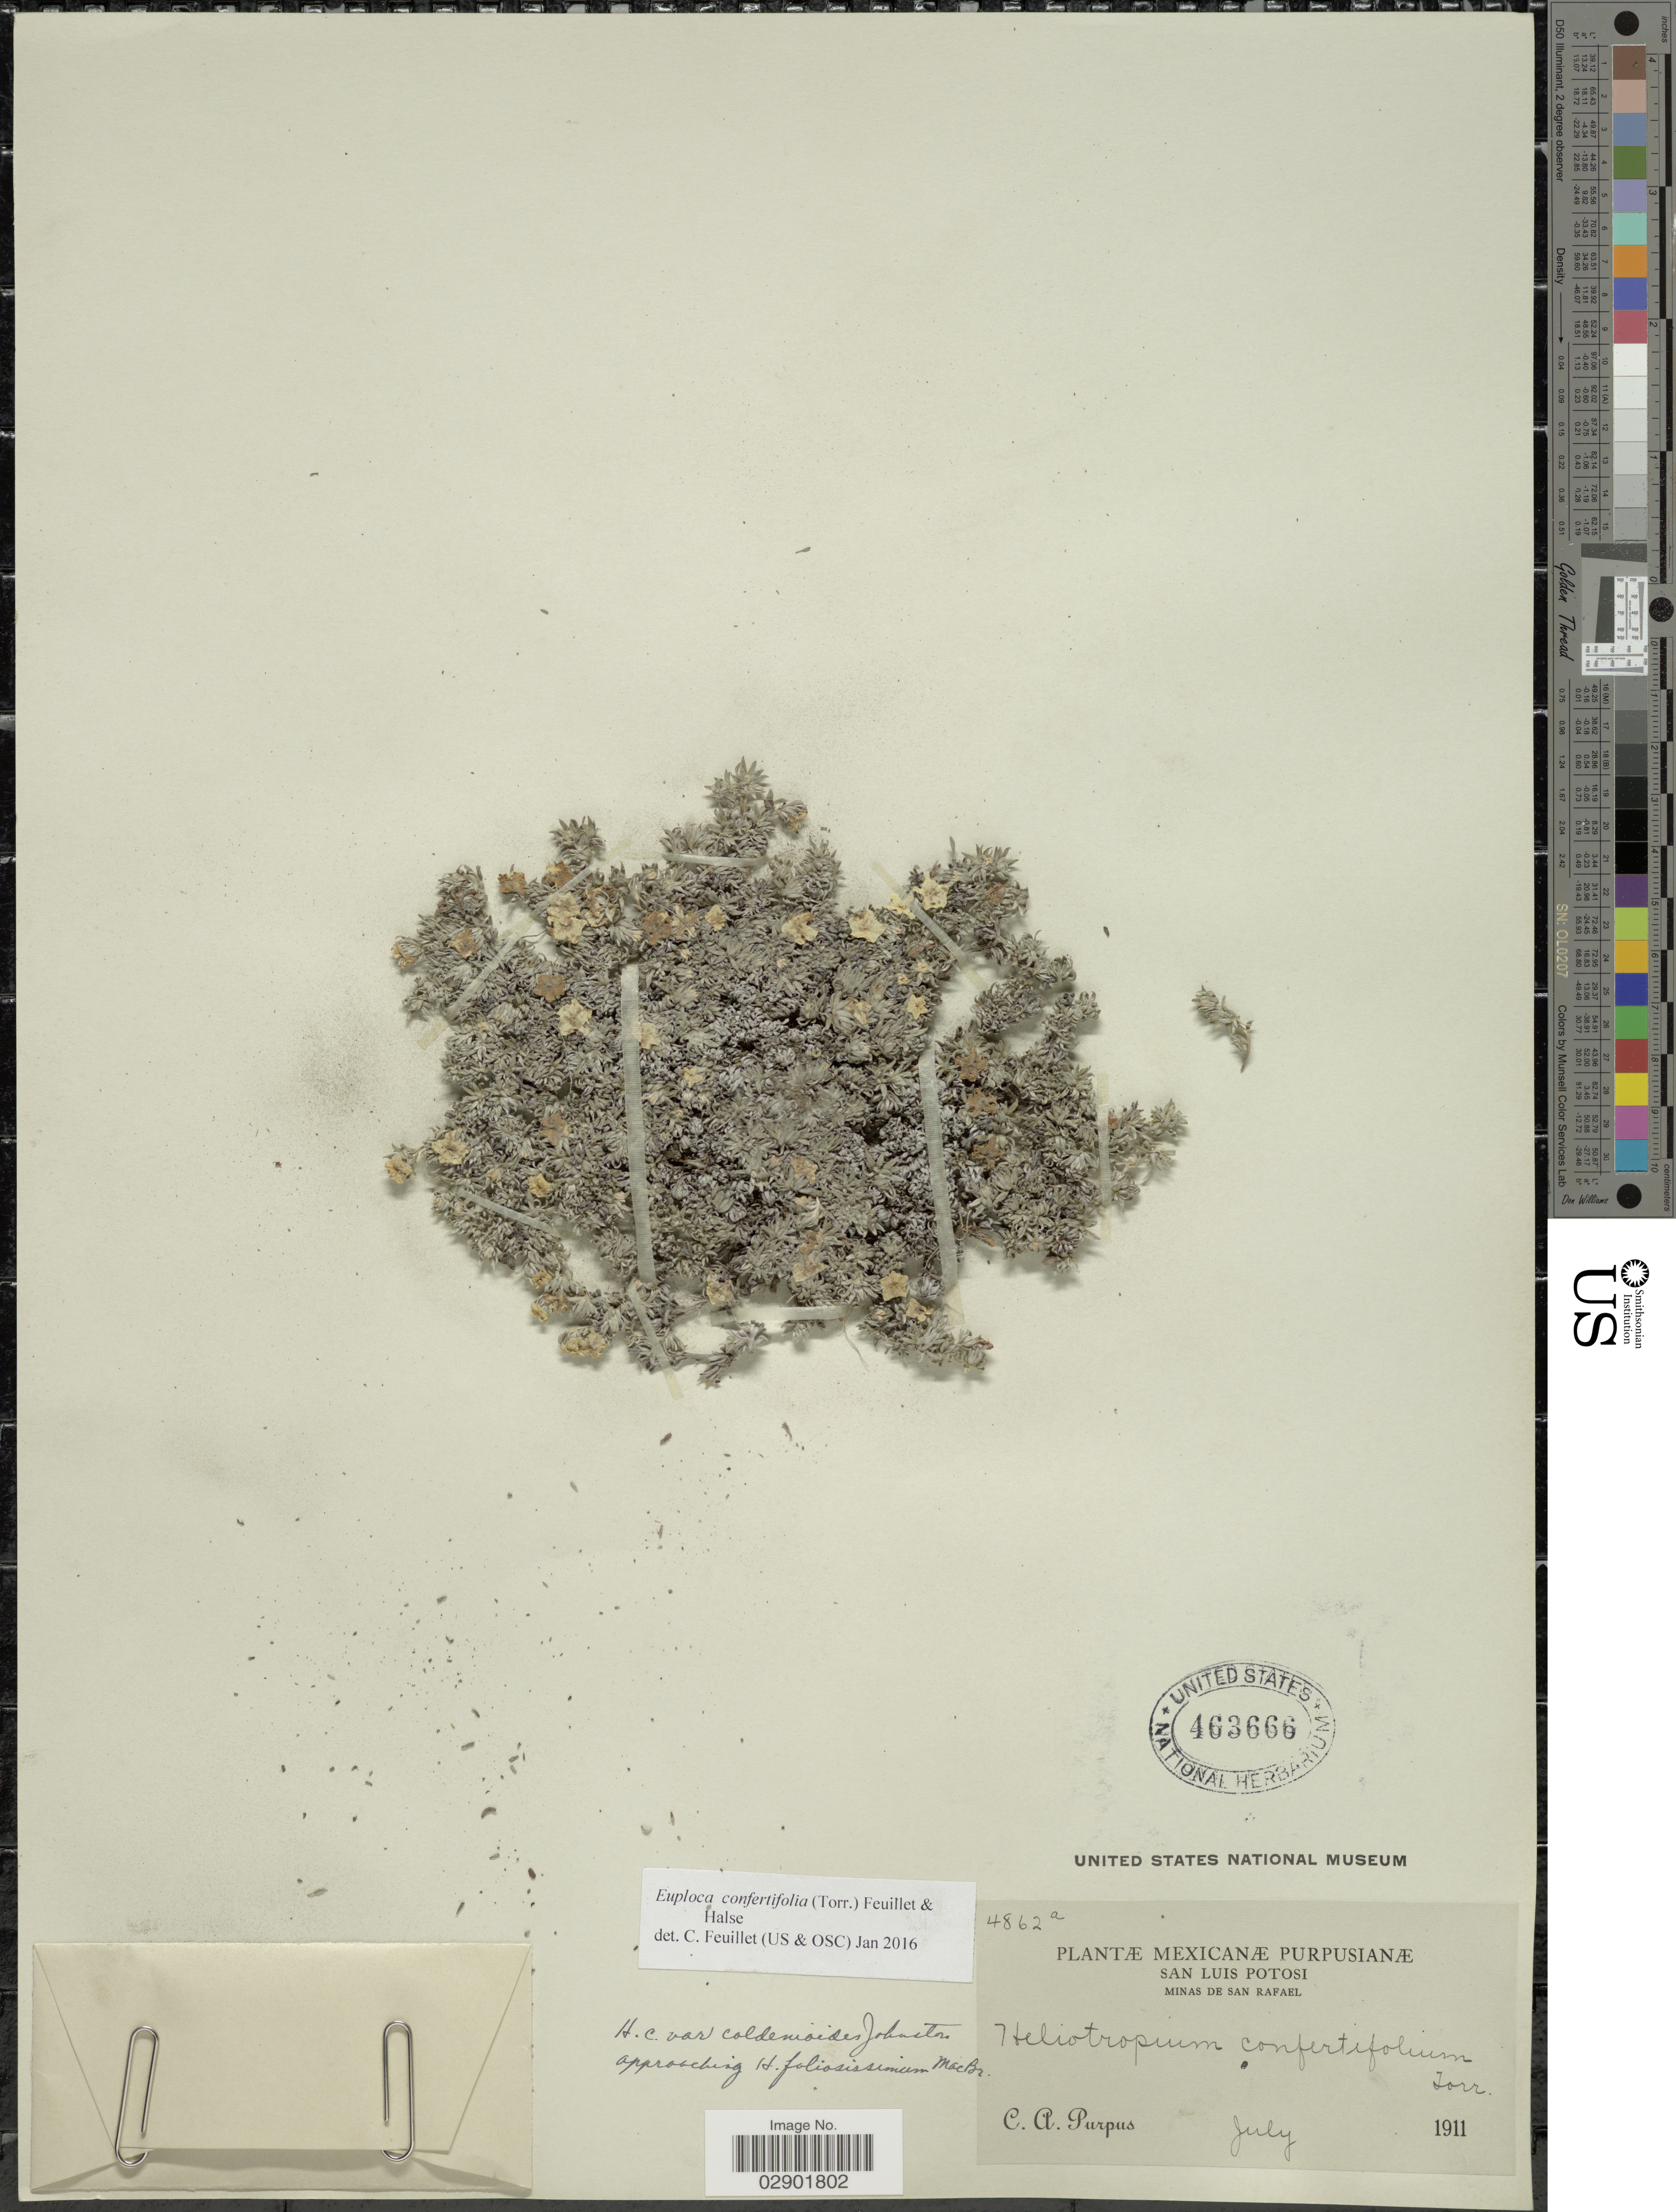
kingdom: Plantae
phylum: Tracheophyta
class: Magnoliopsida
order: Boraginales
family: Heliotropiaceae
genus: Euploca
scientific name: Euploca confertifolium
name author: (Torr.) Feuillet & Halse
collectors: C. A. Purpus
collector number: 4862a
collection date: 1911-07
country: Mexico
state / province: San Luis Potosí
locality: Mexicanæ Purpusianæ. Minas de San Rafael.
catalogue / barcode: US 463666